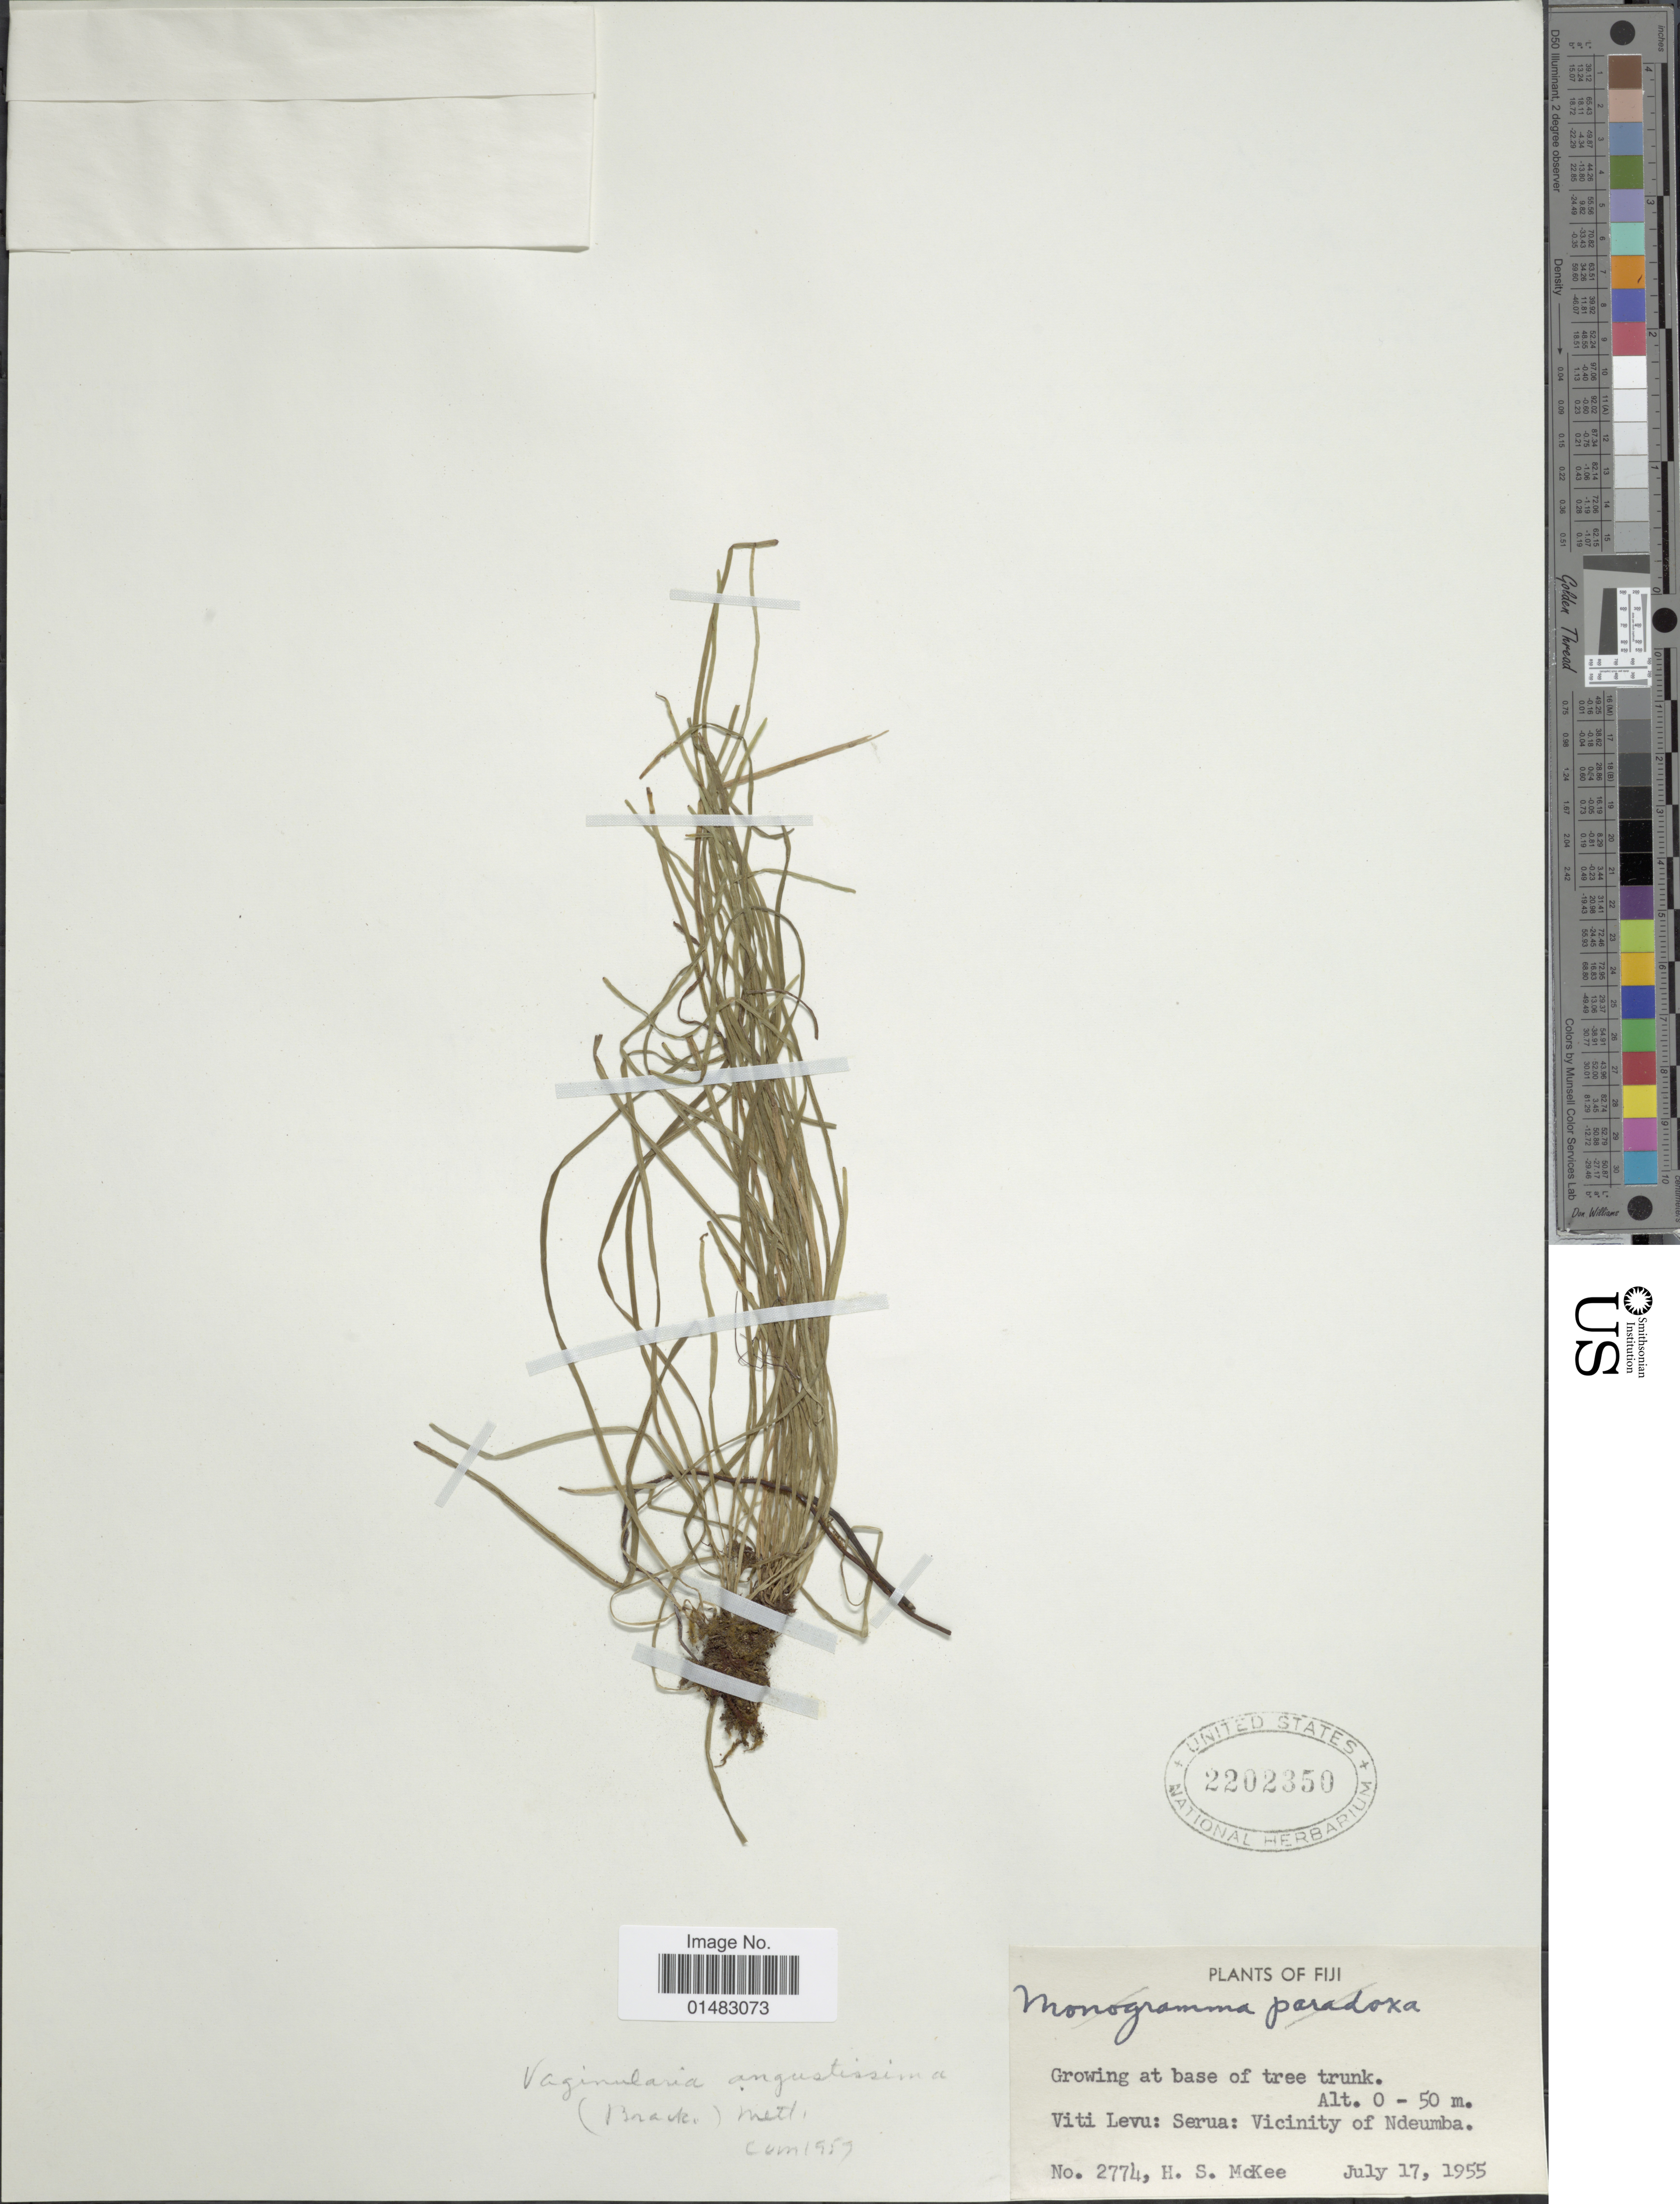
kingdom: Plantae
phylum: Tracheophyta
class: Polypodiopsida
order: Polypodiales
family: Pteridaceae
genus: Vaginularia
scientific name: Vaginularia angustissima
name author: (Brack.) Mett.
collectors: H. S. McKee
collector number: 2774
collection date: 1955-07-17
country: Fiji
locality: Viti Levu: Serua : Vicinity of Ndeumba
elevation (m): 0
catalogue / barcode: US 2202350